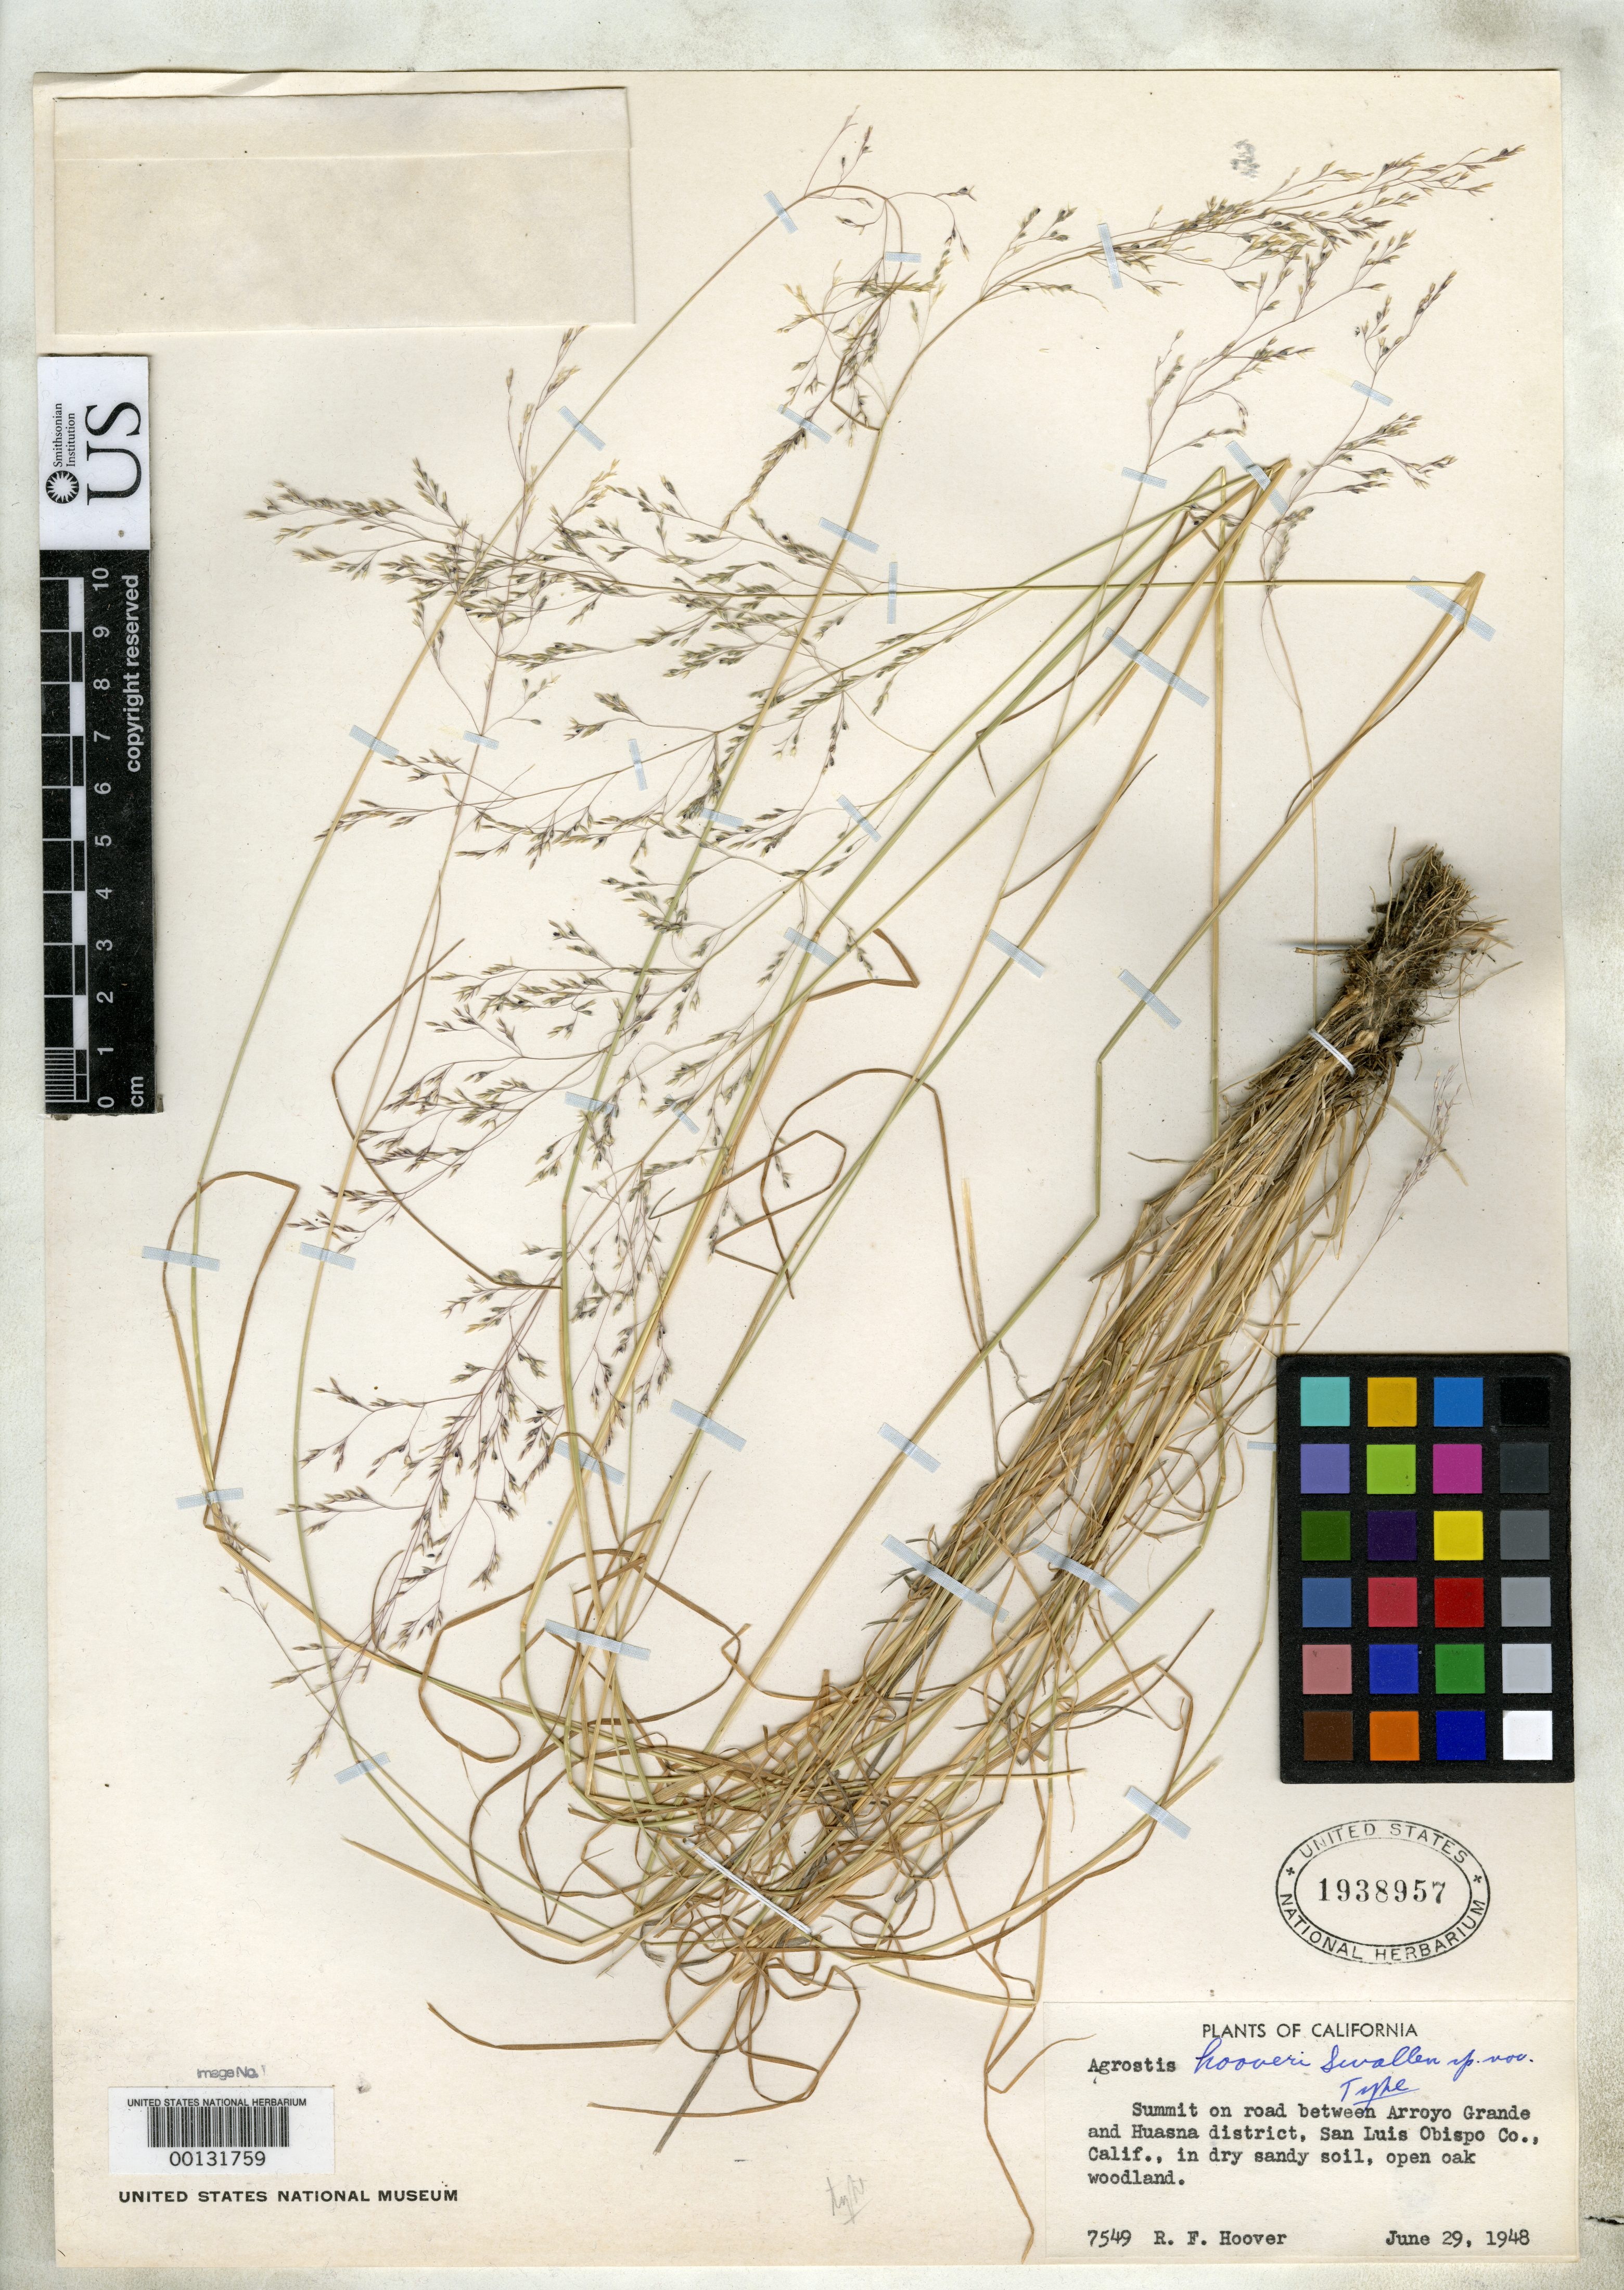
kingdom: Plantae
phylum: Tracheophyta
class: Liliopsida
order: Poales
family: Poaceae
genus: Agrostis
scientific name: Agrostis hooveri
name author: Swallen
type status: Holotype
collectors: R. F. Hoover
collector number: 7549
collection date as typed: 29 Jun 1948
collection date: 1948-06-29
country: United States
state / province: California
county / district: San Luis Obispo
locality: Summit on road between Arroyo Grande and Huasna Dist.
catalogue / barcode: US 1938957